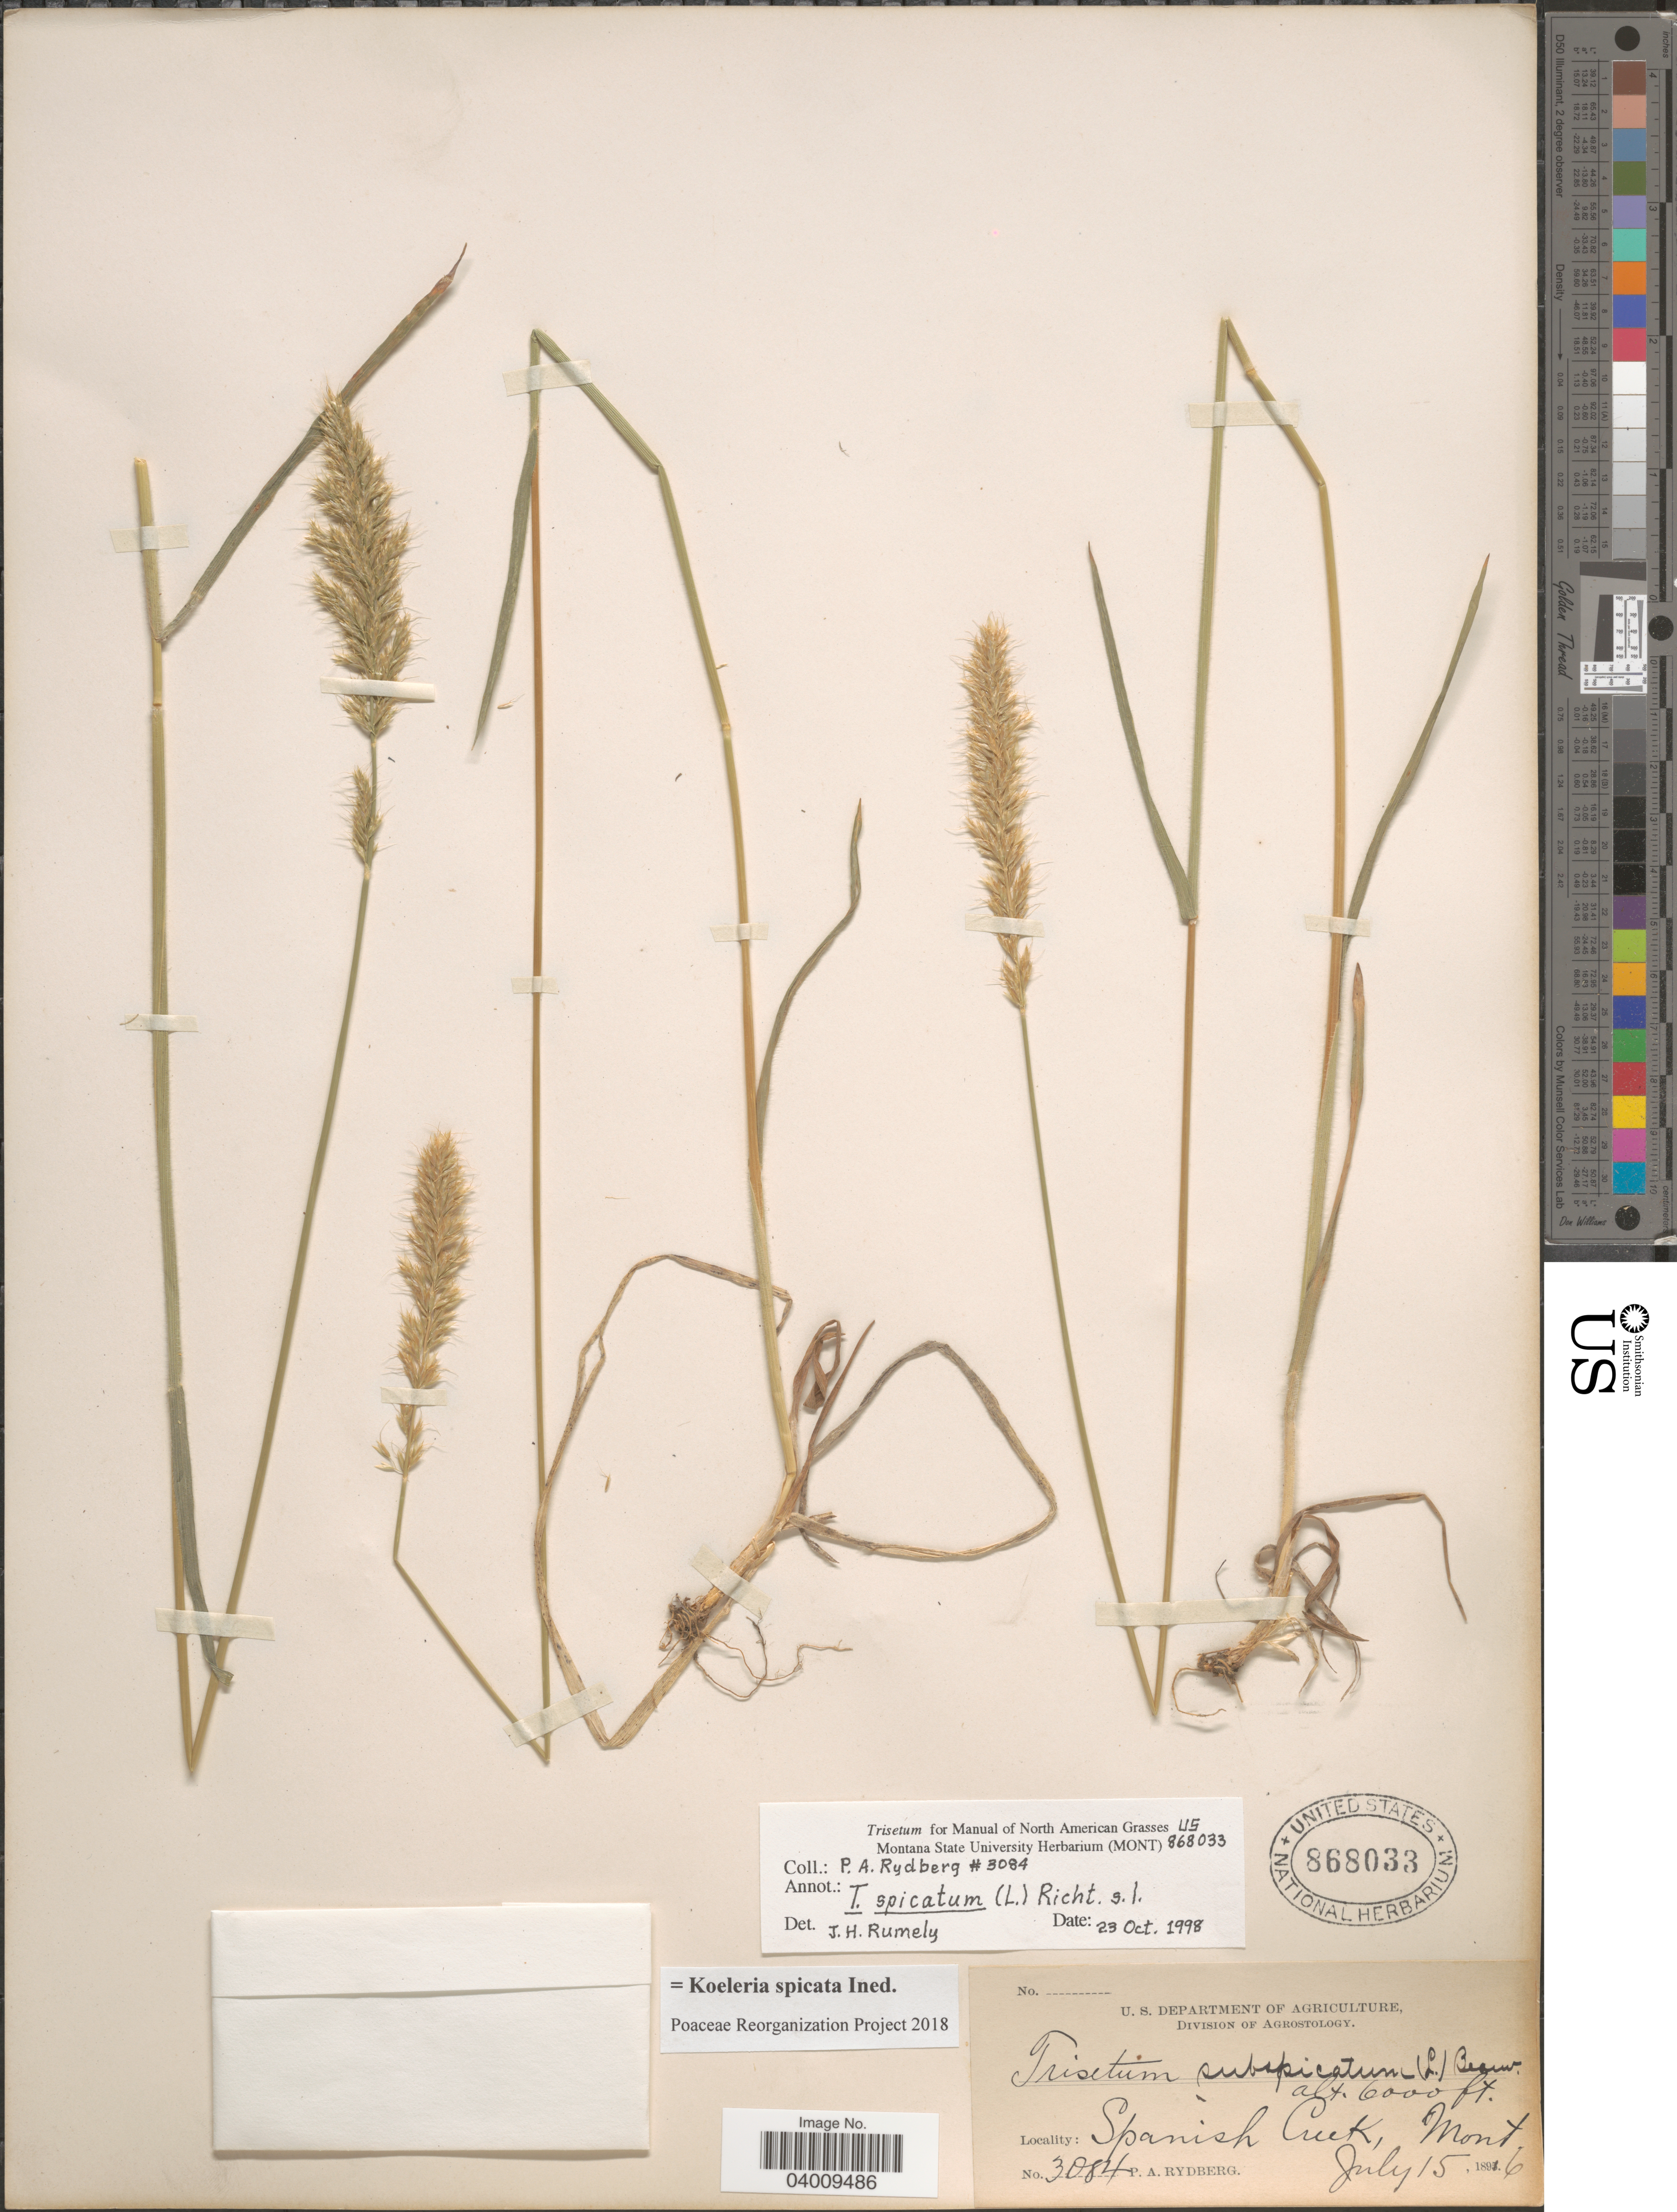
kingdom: Plantae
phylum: Tracheophyta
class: Liliopsida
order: Poales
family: Poaceae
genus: Koeleria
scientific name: Koeleria spicata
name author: (L.) Barberá et al.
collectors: P. A. Rydberg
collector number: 3084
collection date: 1896-07-15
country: United States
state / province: Montana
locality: Spanish Creek.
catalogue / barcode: US 868033